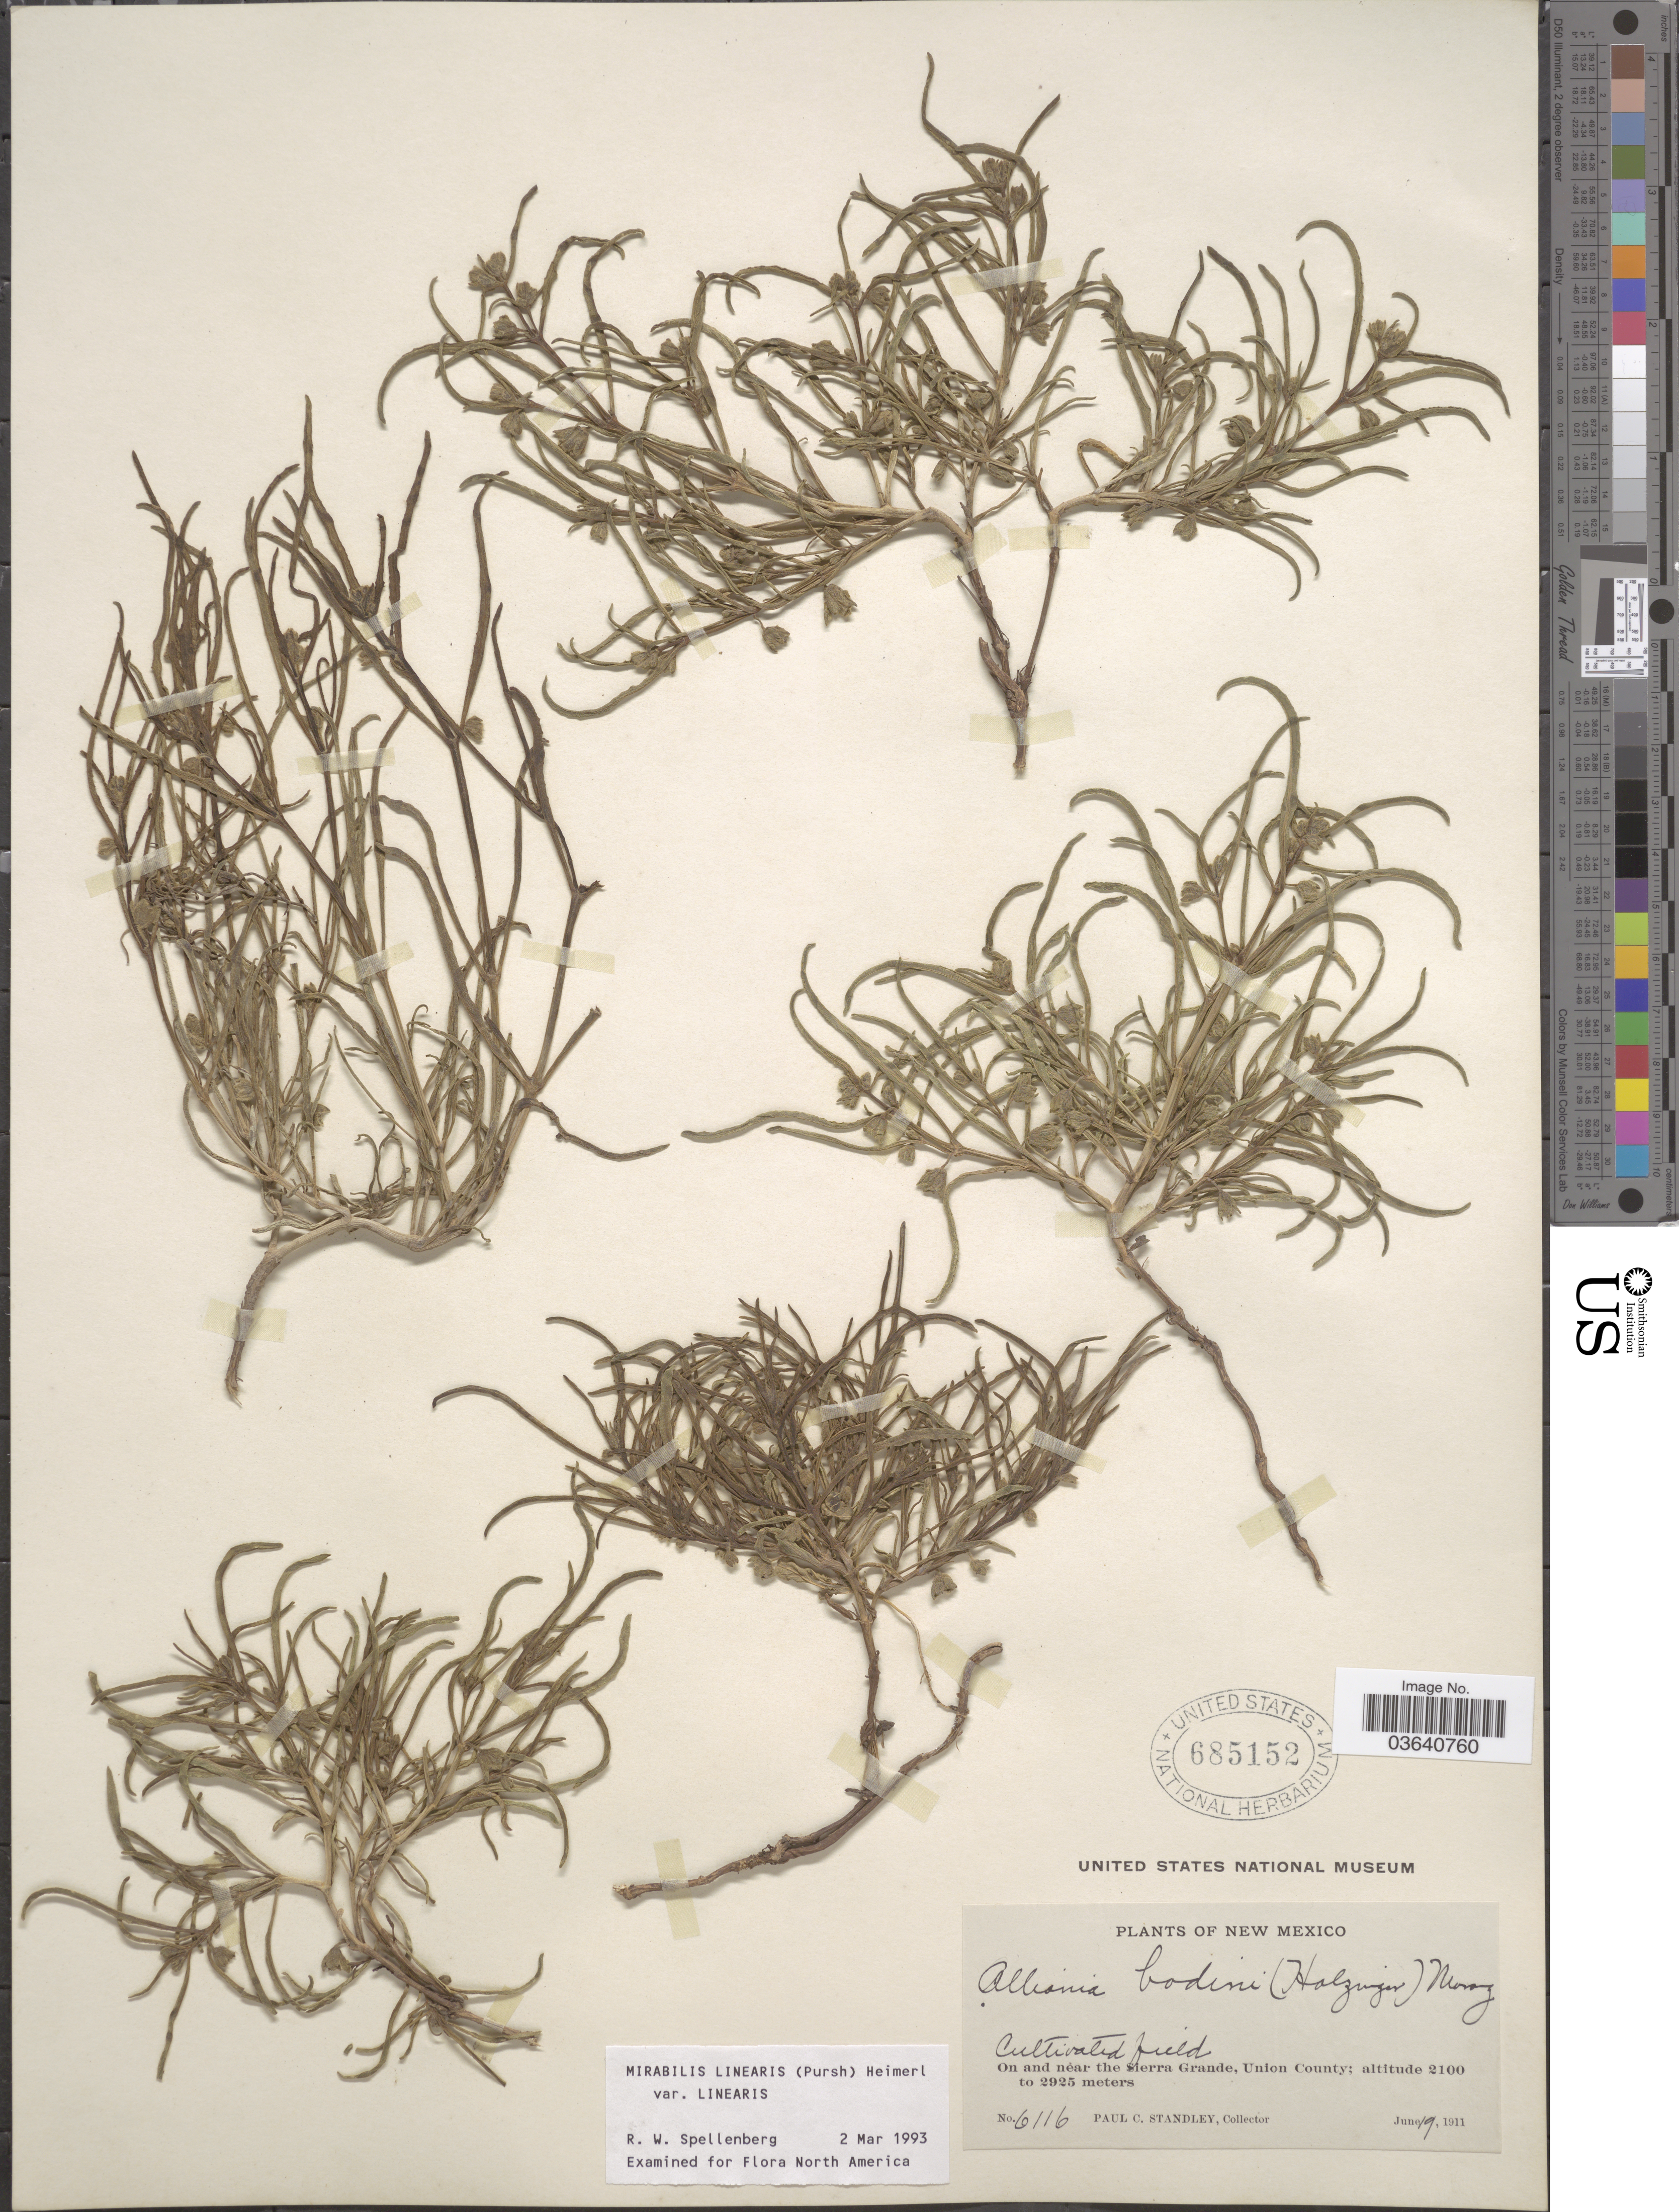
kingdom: Plantae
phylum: Tracheophyta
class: Magnoliopsida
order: Caryophyllales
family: Nyctaginaceae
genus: Mirabilis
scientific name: Mirabilis linearis var. linearis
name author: (Pursh) Heimerl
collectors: P. C. Standley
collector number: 6116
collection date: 1911-06-19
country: United States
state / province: New Mexico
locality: Cultivated field. On and near the Sierra Grande, Union County.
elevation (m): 2100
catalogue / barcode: US 685152